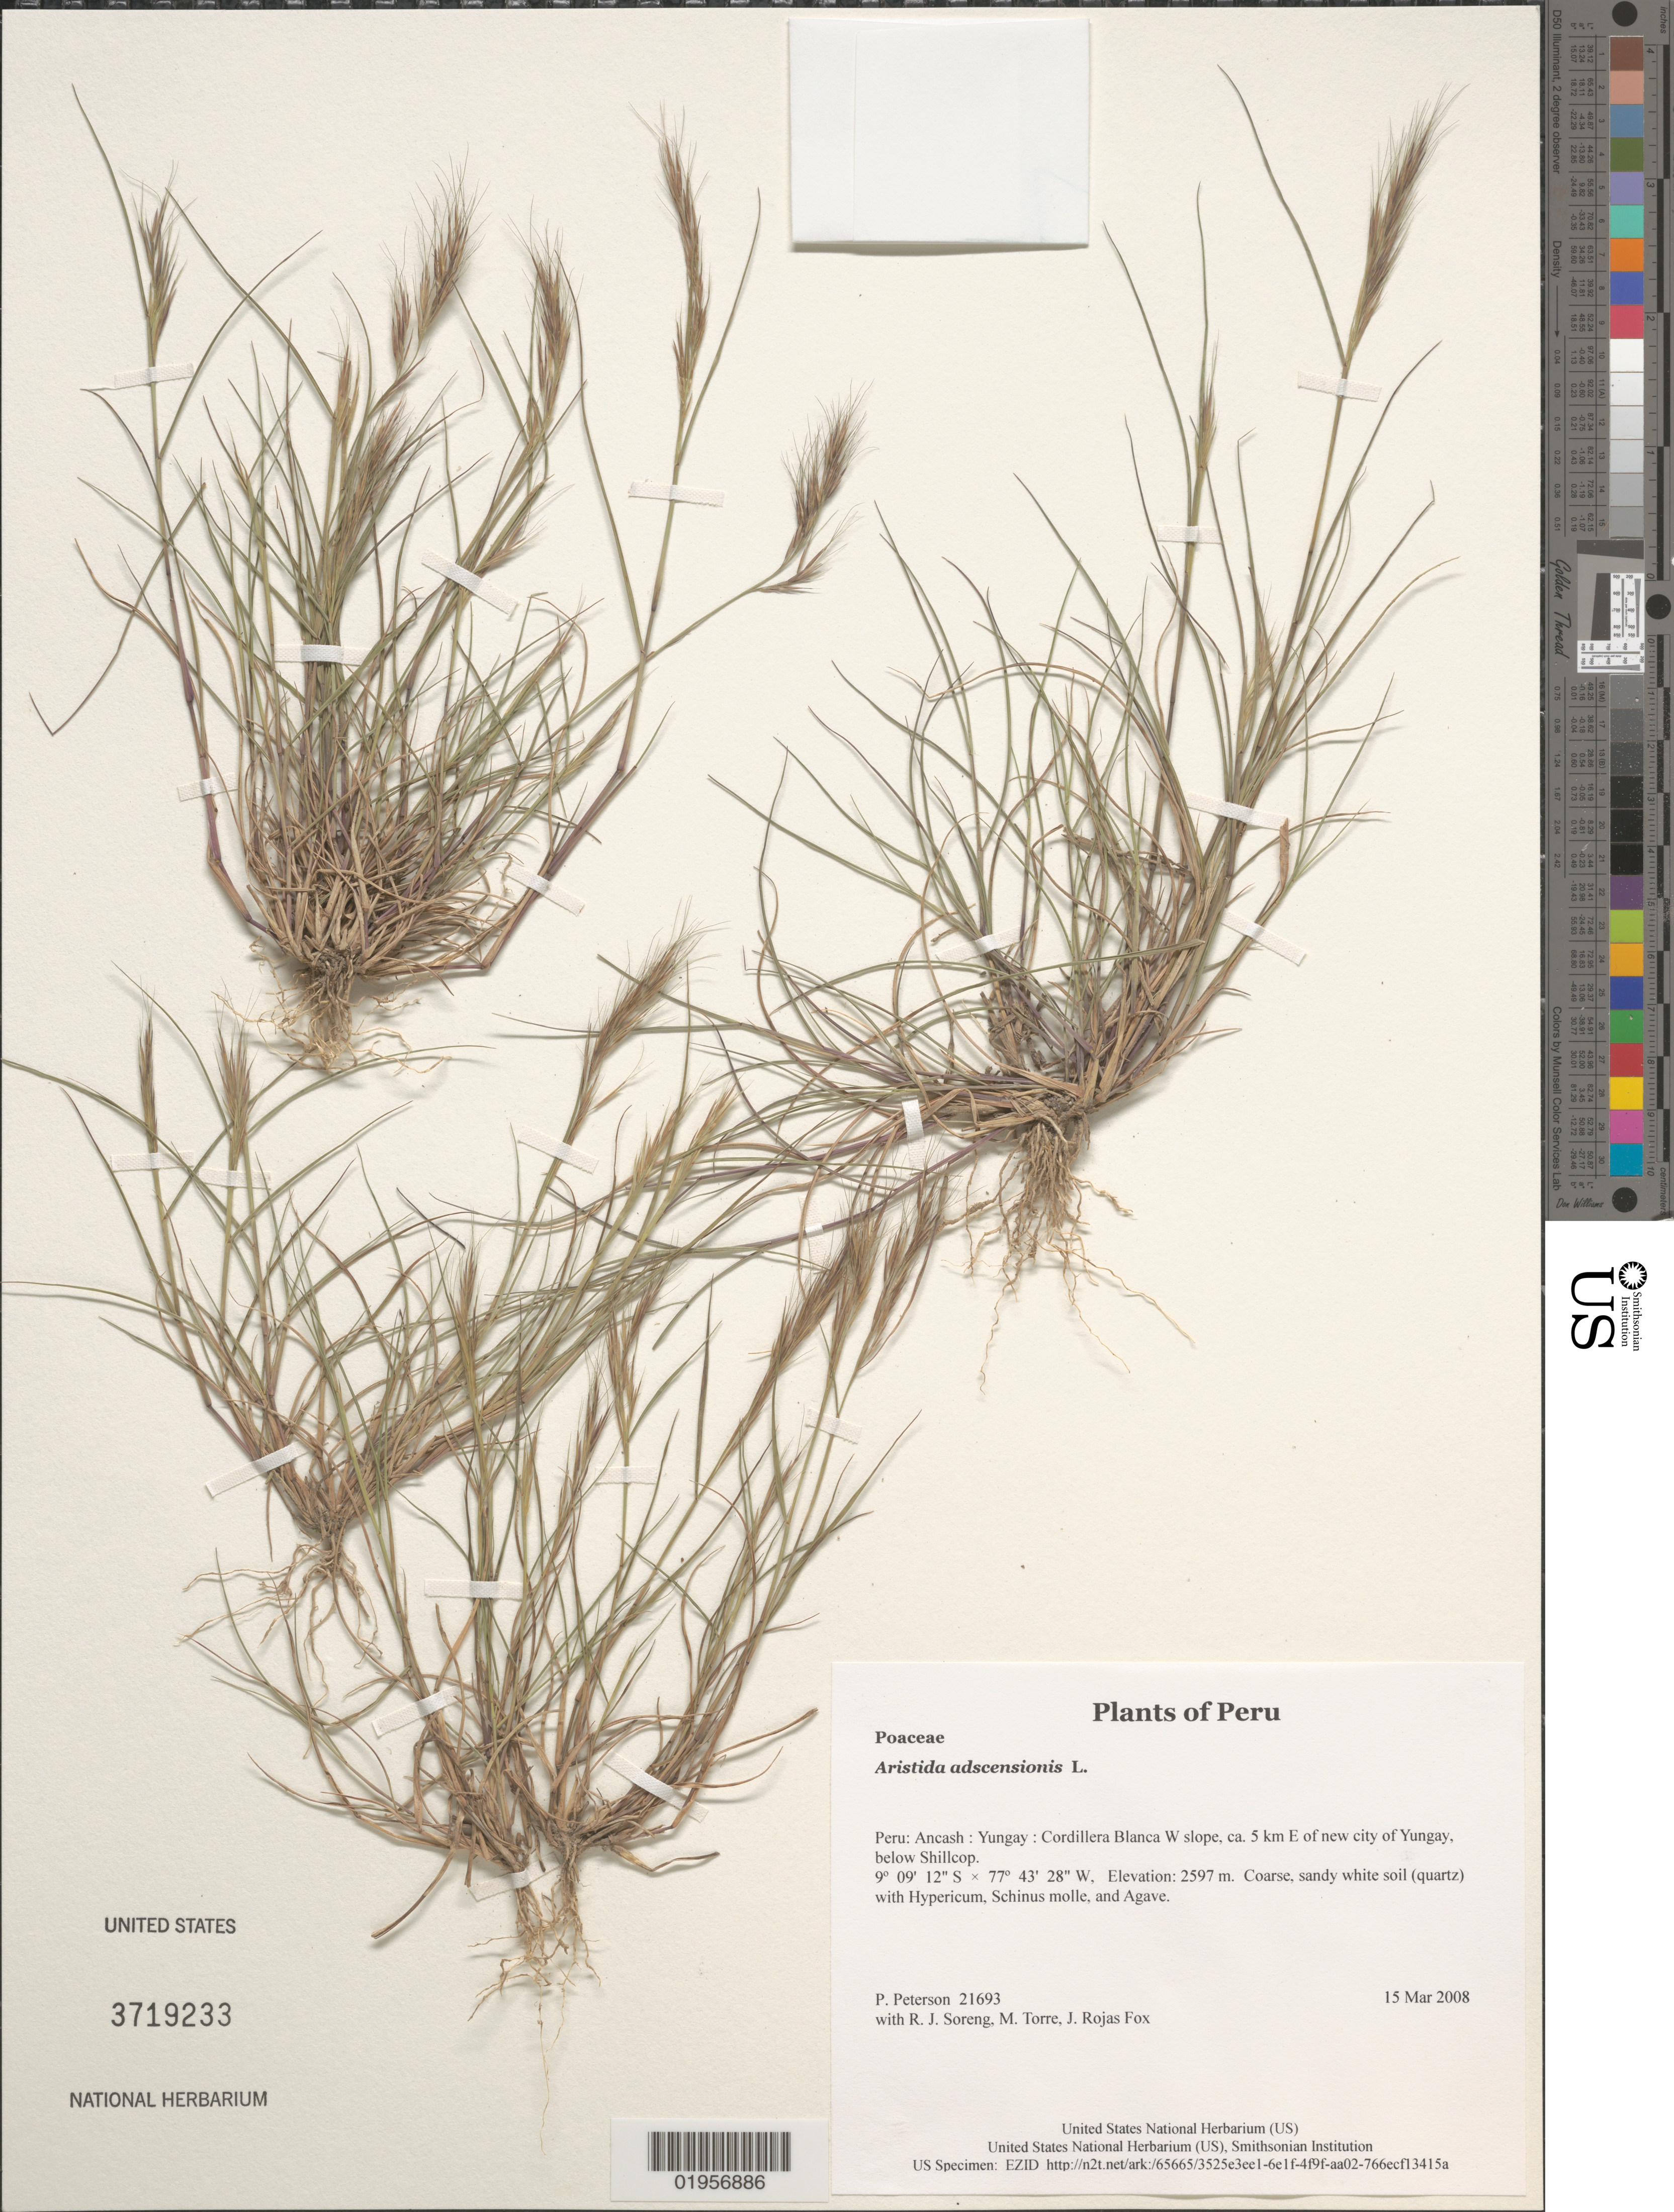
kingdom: Plantae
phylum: Tracheophyta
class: Liliopsida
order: Poales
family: Poaceae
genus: Aristida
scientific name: Aristida adscensionis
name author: L.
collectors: P. M. Peterson, R. J. Soreng, M. Torre & J. Rojas Fox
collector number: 21693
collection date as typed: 15 Mar 2008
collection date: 2008-03-15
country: Peru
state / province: Ancash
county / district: Yungay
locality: Cordillera Blanca W slope, ca. 5 km E of new city of Yungay, below Shillcop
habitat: Coarse, sandy white soil (quartz) with Hypericum, Schinus molle, and Agave.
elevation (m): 2597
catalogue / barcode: US 3719233